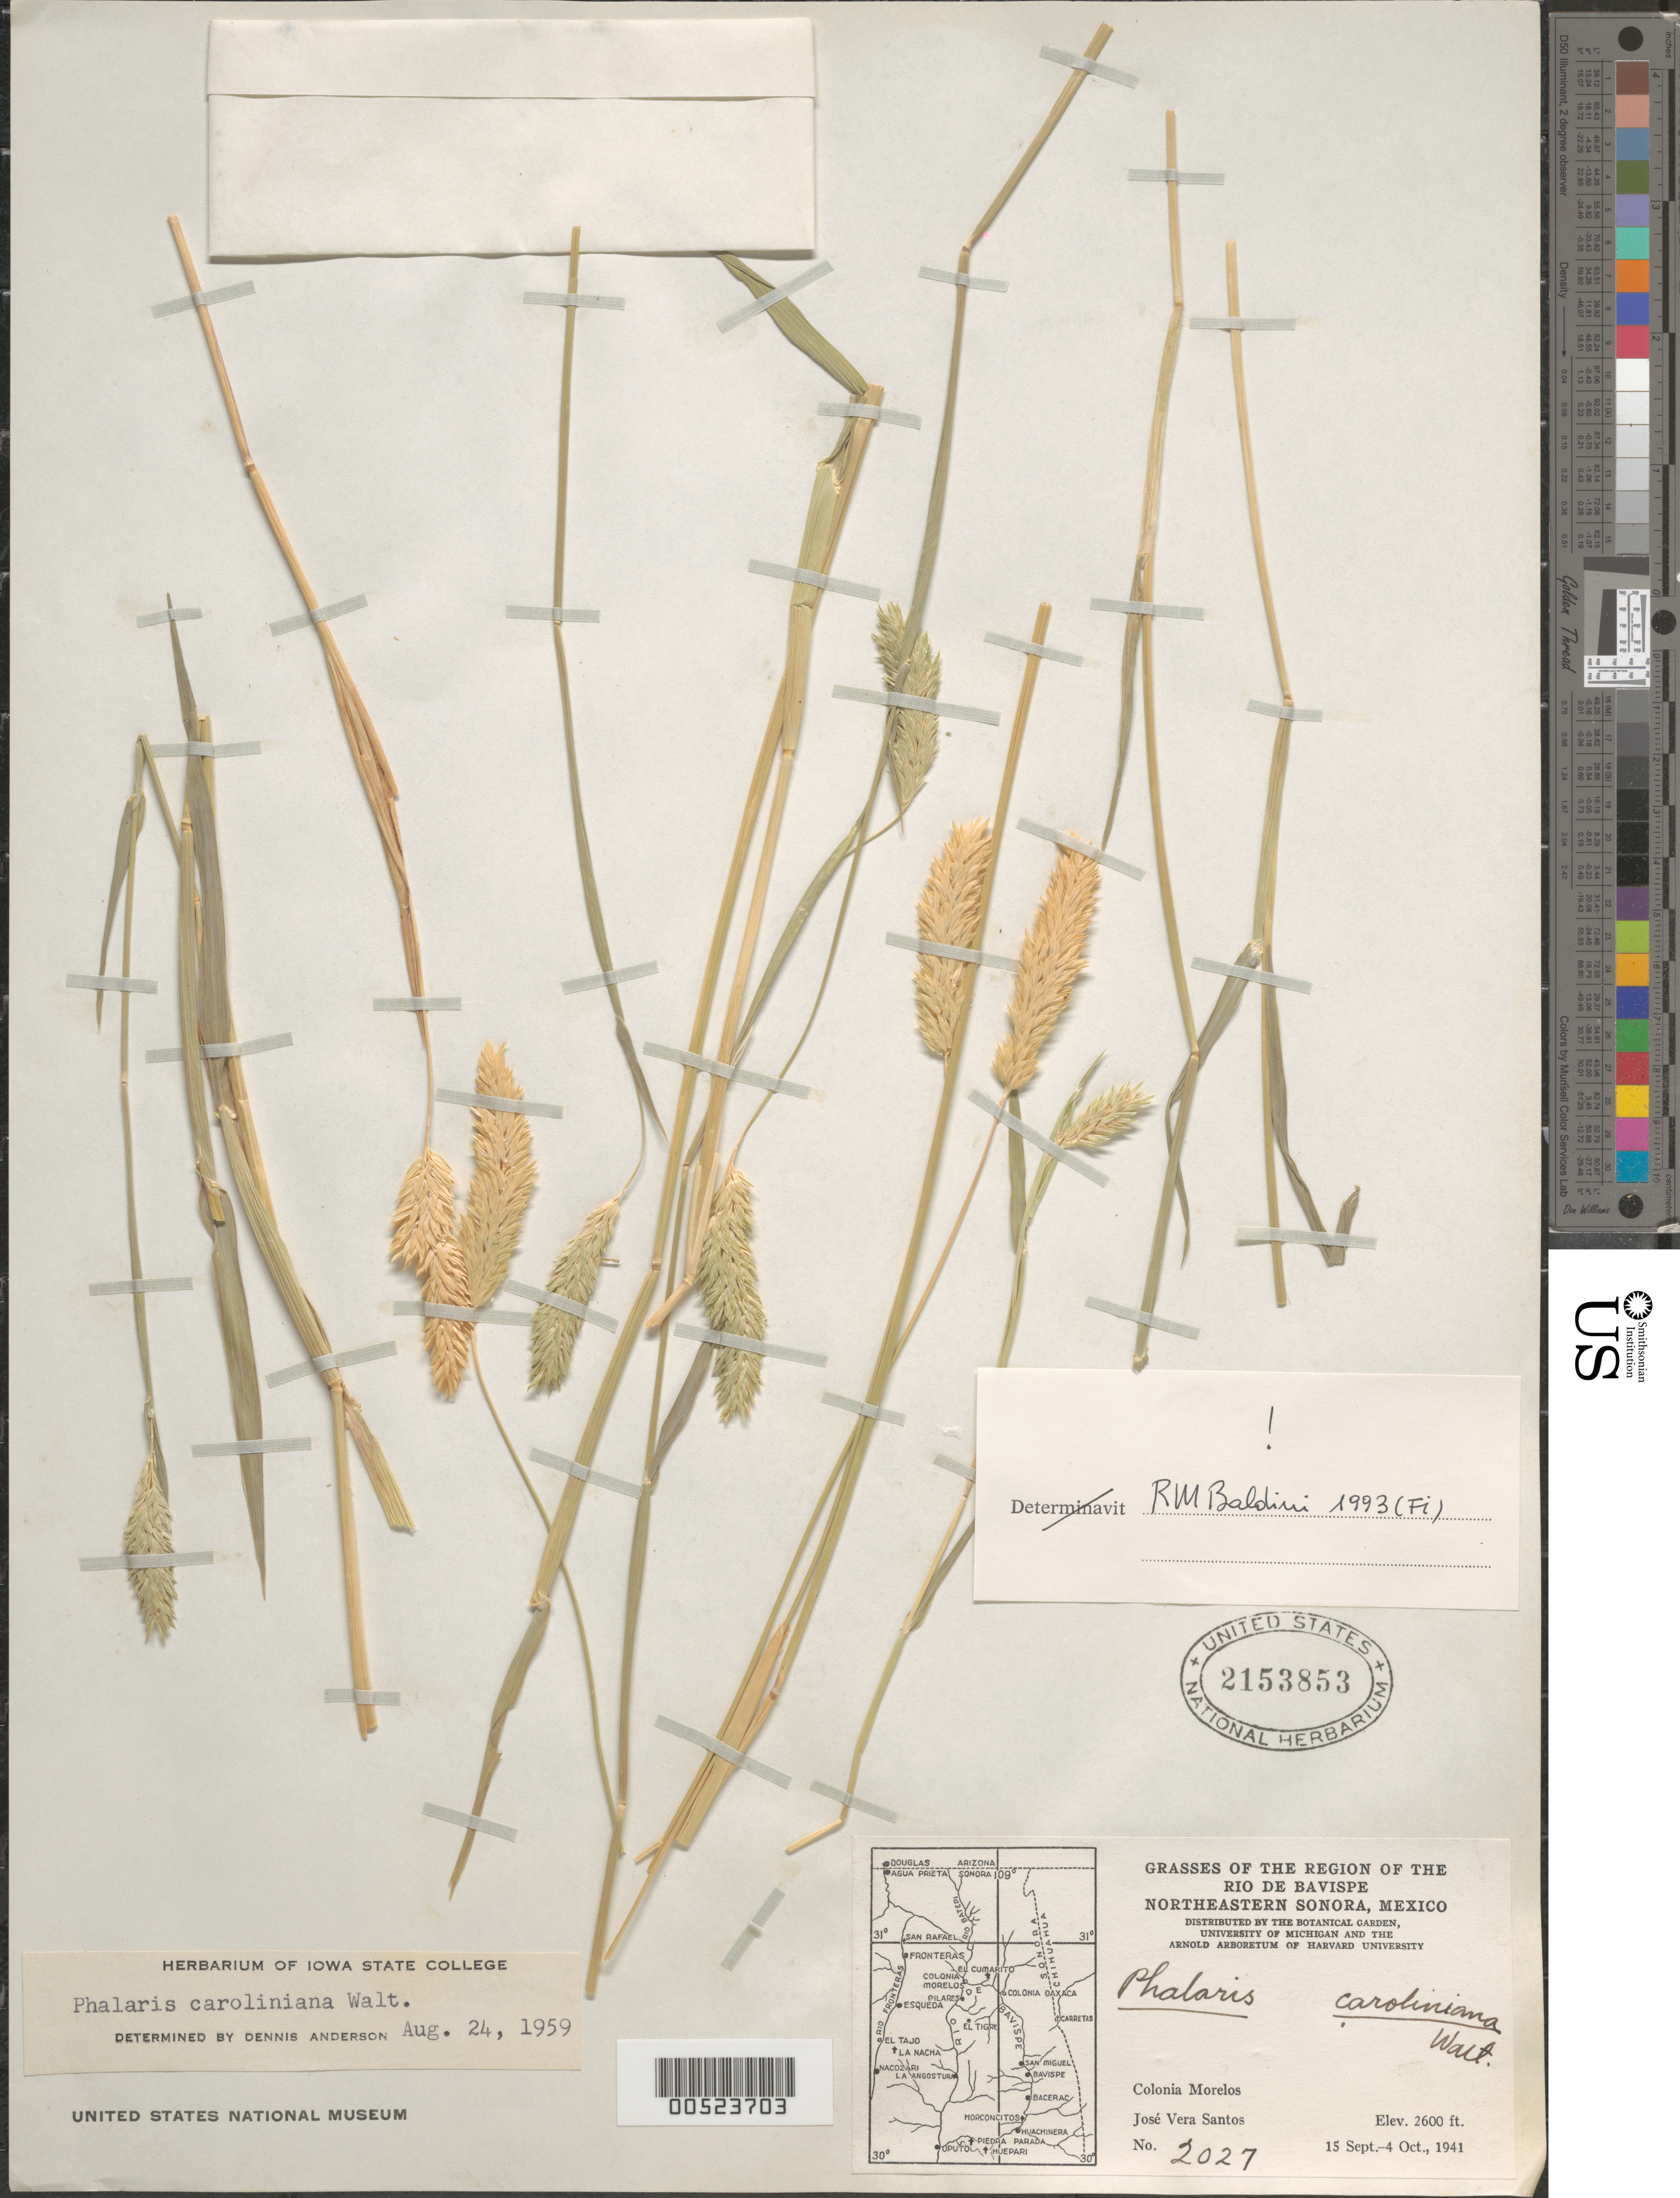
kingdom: Plantae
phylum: Tracheophyta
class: Liliopsida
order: Poales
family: Poaceae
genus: Phalaris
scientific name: Phalaris caroliniana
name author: Walter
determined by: Baldini, R. M.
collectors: J. V. Santos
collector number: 2027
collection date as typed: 15 Sep 1941 to 4 Oct 1941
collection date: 1941-09-15/1941-10-04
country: Mexico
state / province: Sinaloa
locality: NE Sonora, Region of the Rio de Bavispe, Colonia Morelos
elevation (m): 792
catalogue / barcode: US 2153853